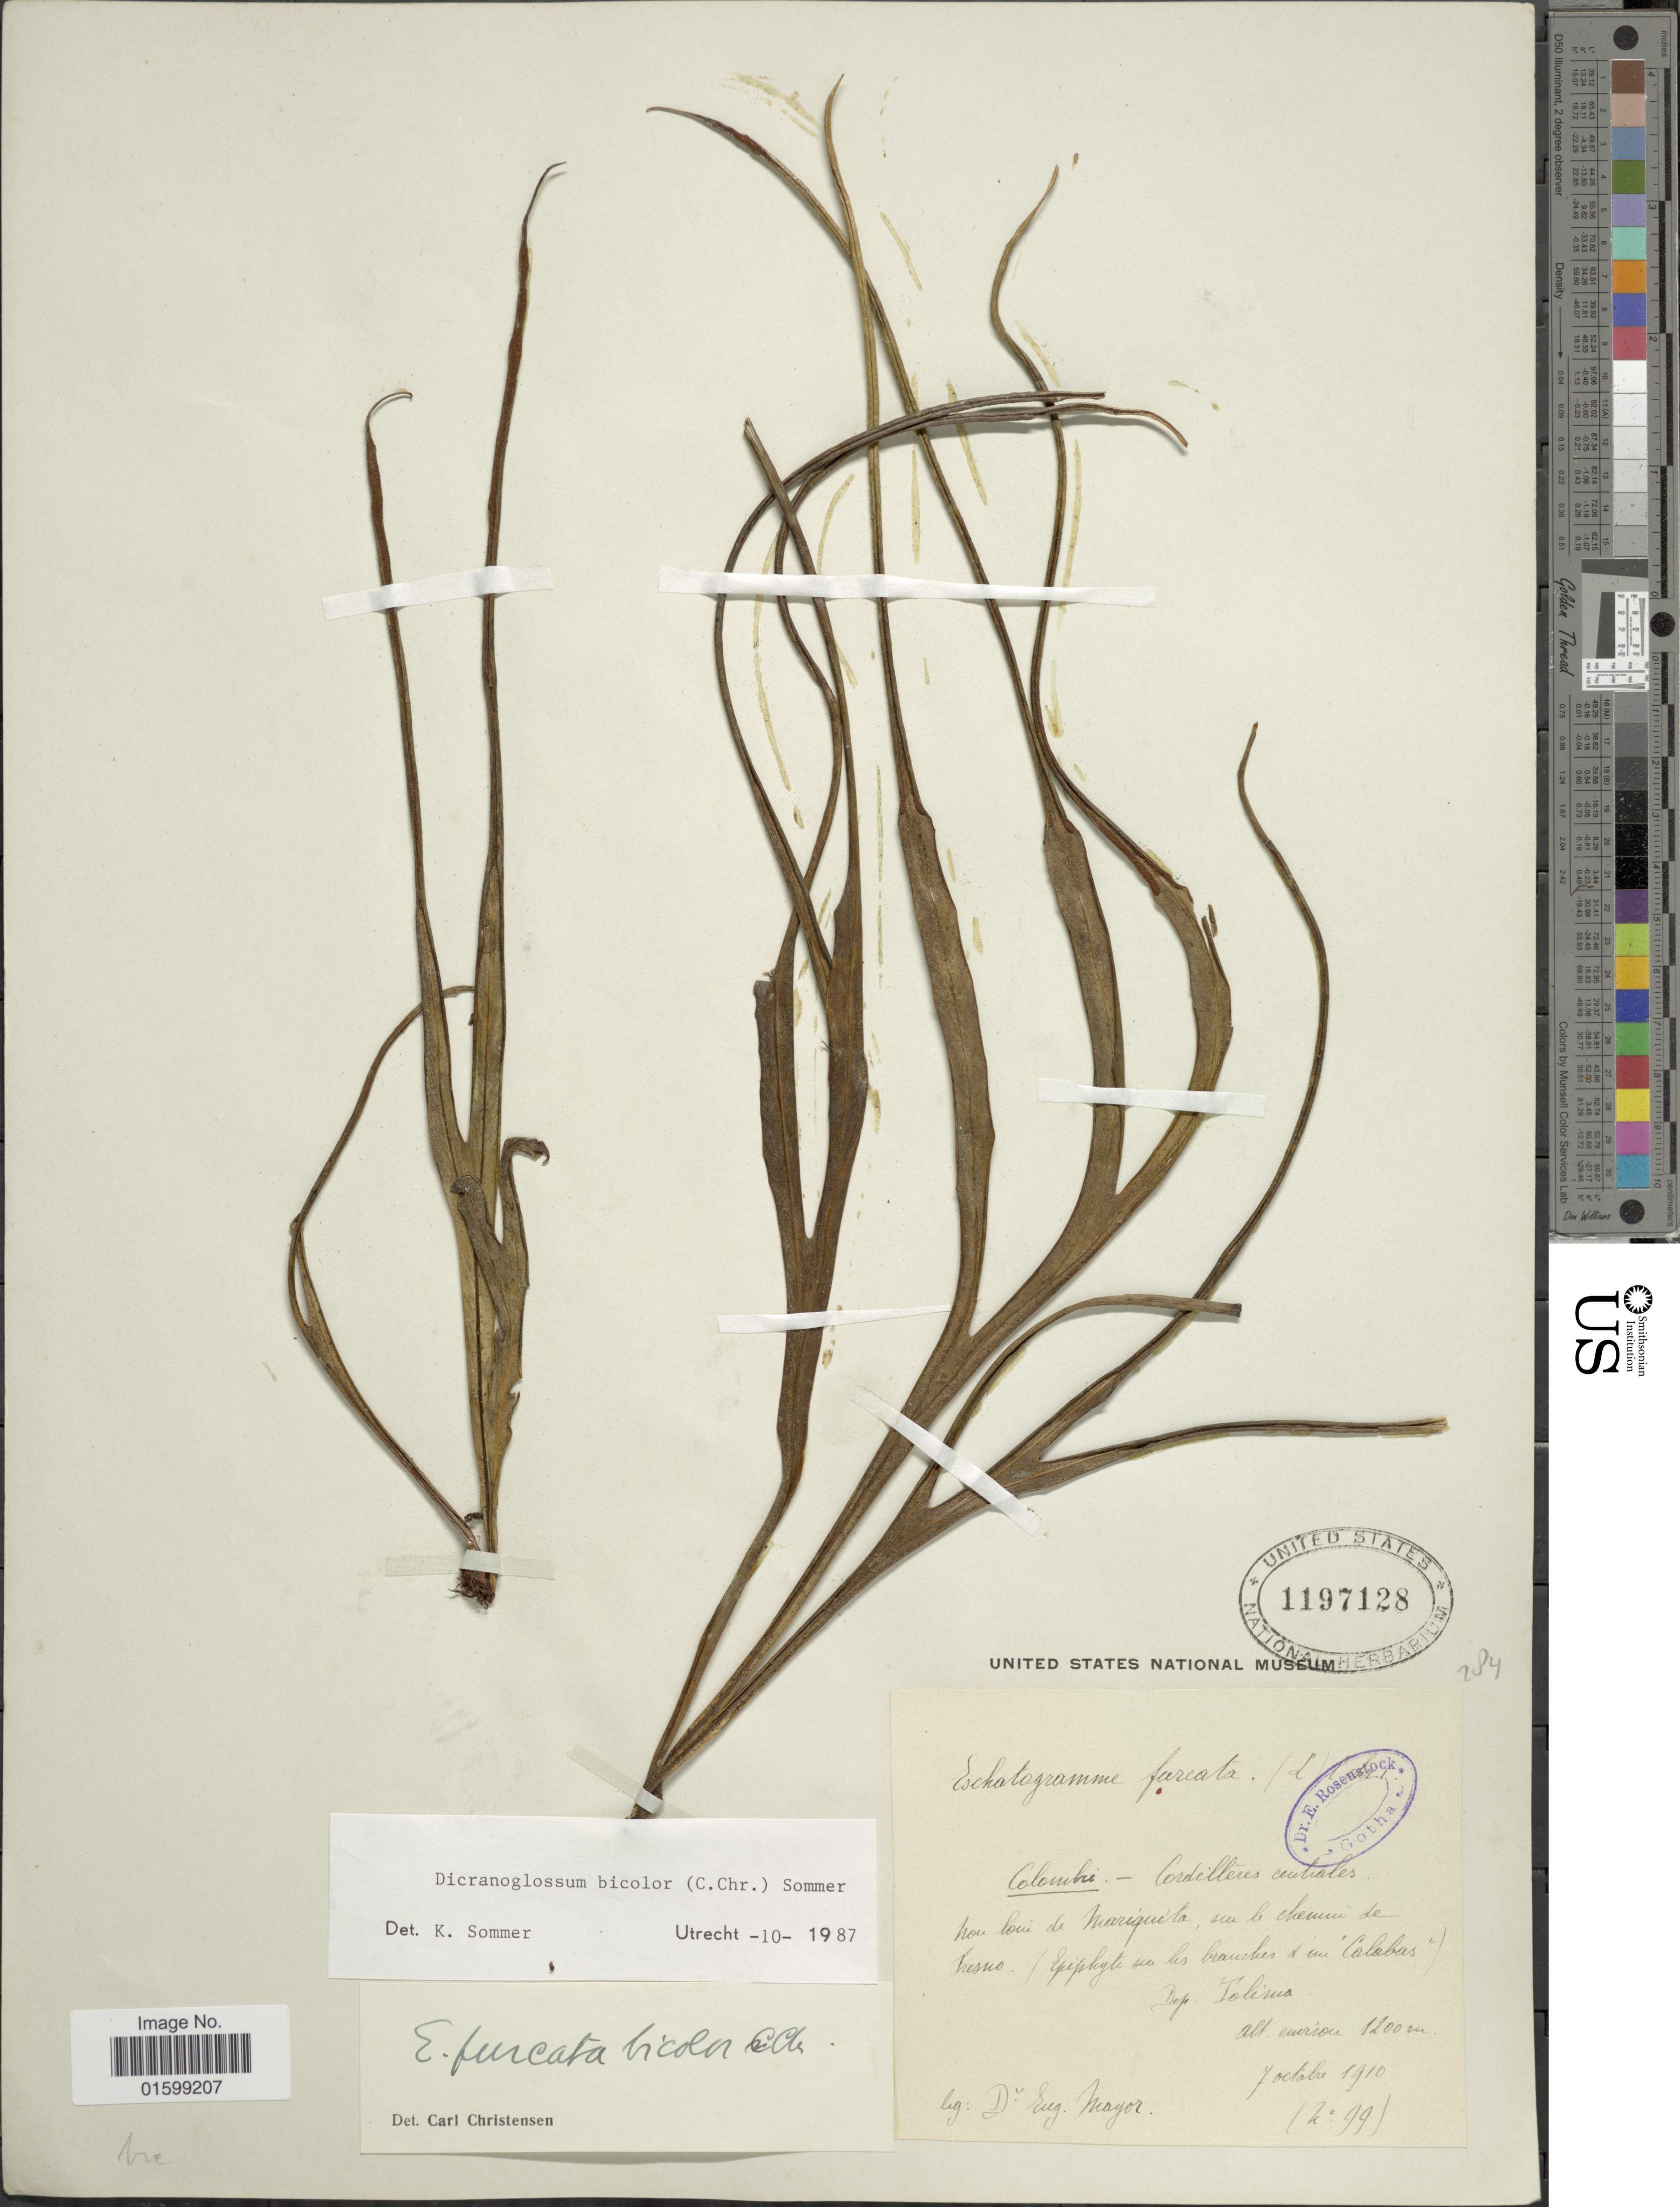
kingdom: Plantae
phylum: Tracheophyta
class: Polypodiopsida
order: Polypodiales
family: Polypodiaceae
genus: Pleopeltis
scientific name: Pleopeltis furcata var. bicolor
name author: (L.) A.R. Sm.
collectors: E. Mayor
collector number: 99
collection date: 1910-10-07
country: Colombia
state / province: Tolima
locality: Cordilleres centrales, nou loui de Marquita sur le chemin de Fresno, (epiphyte sur les branches d'un "Calabas") [interpreted]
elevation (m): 1200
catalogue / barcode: US 1197128